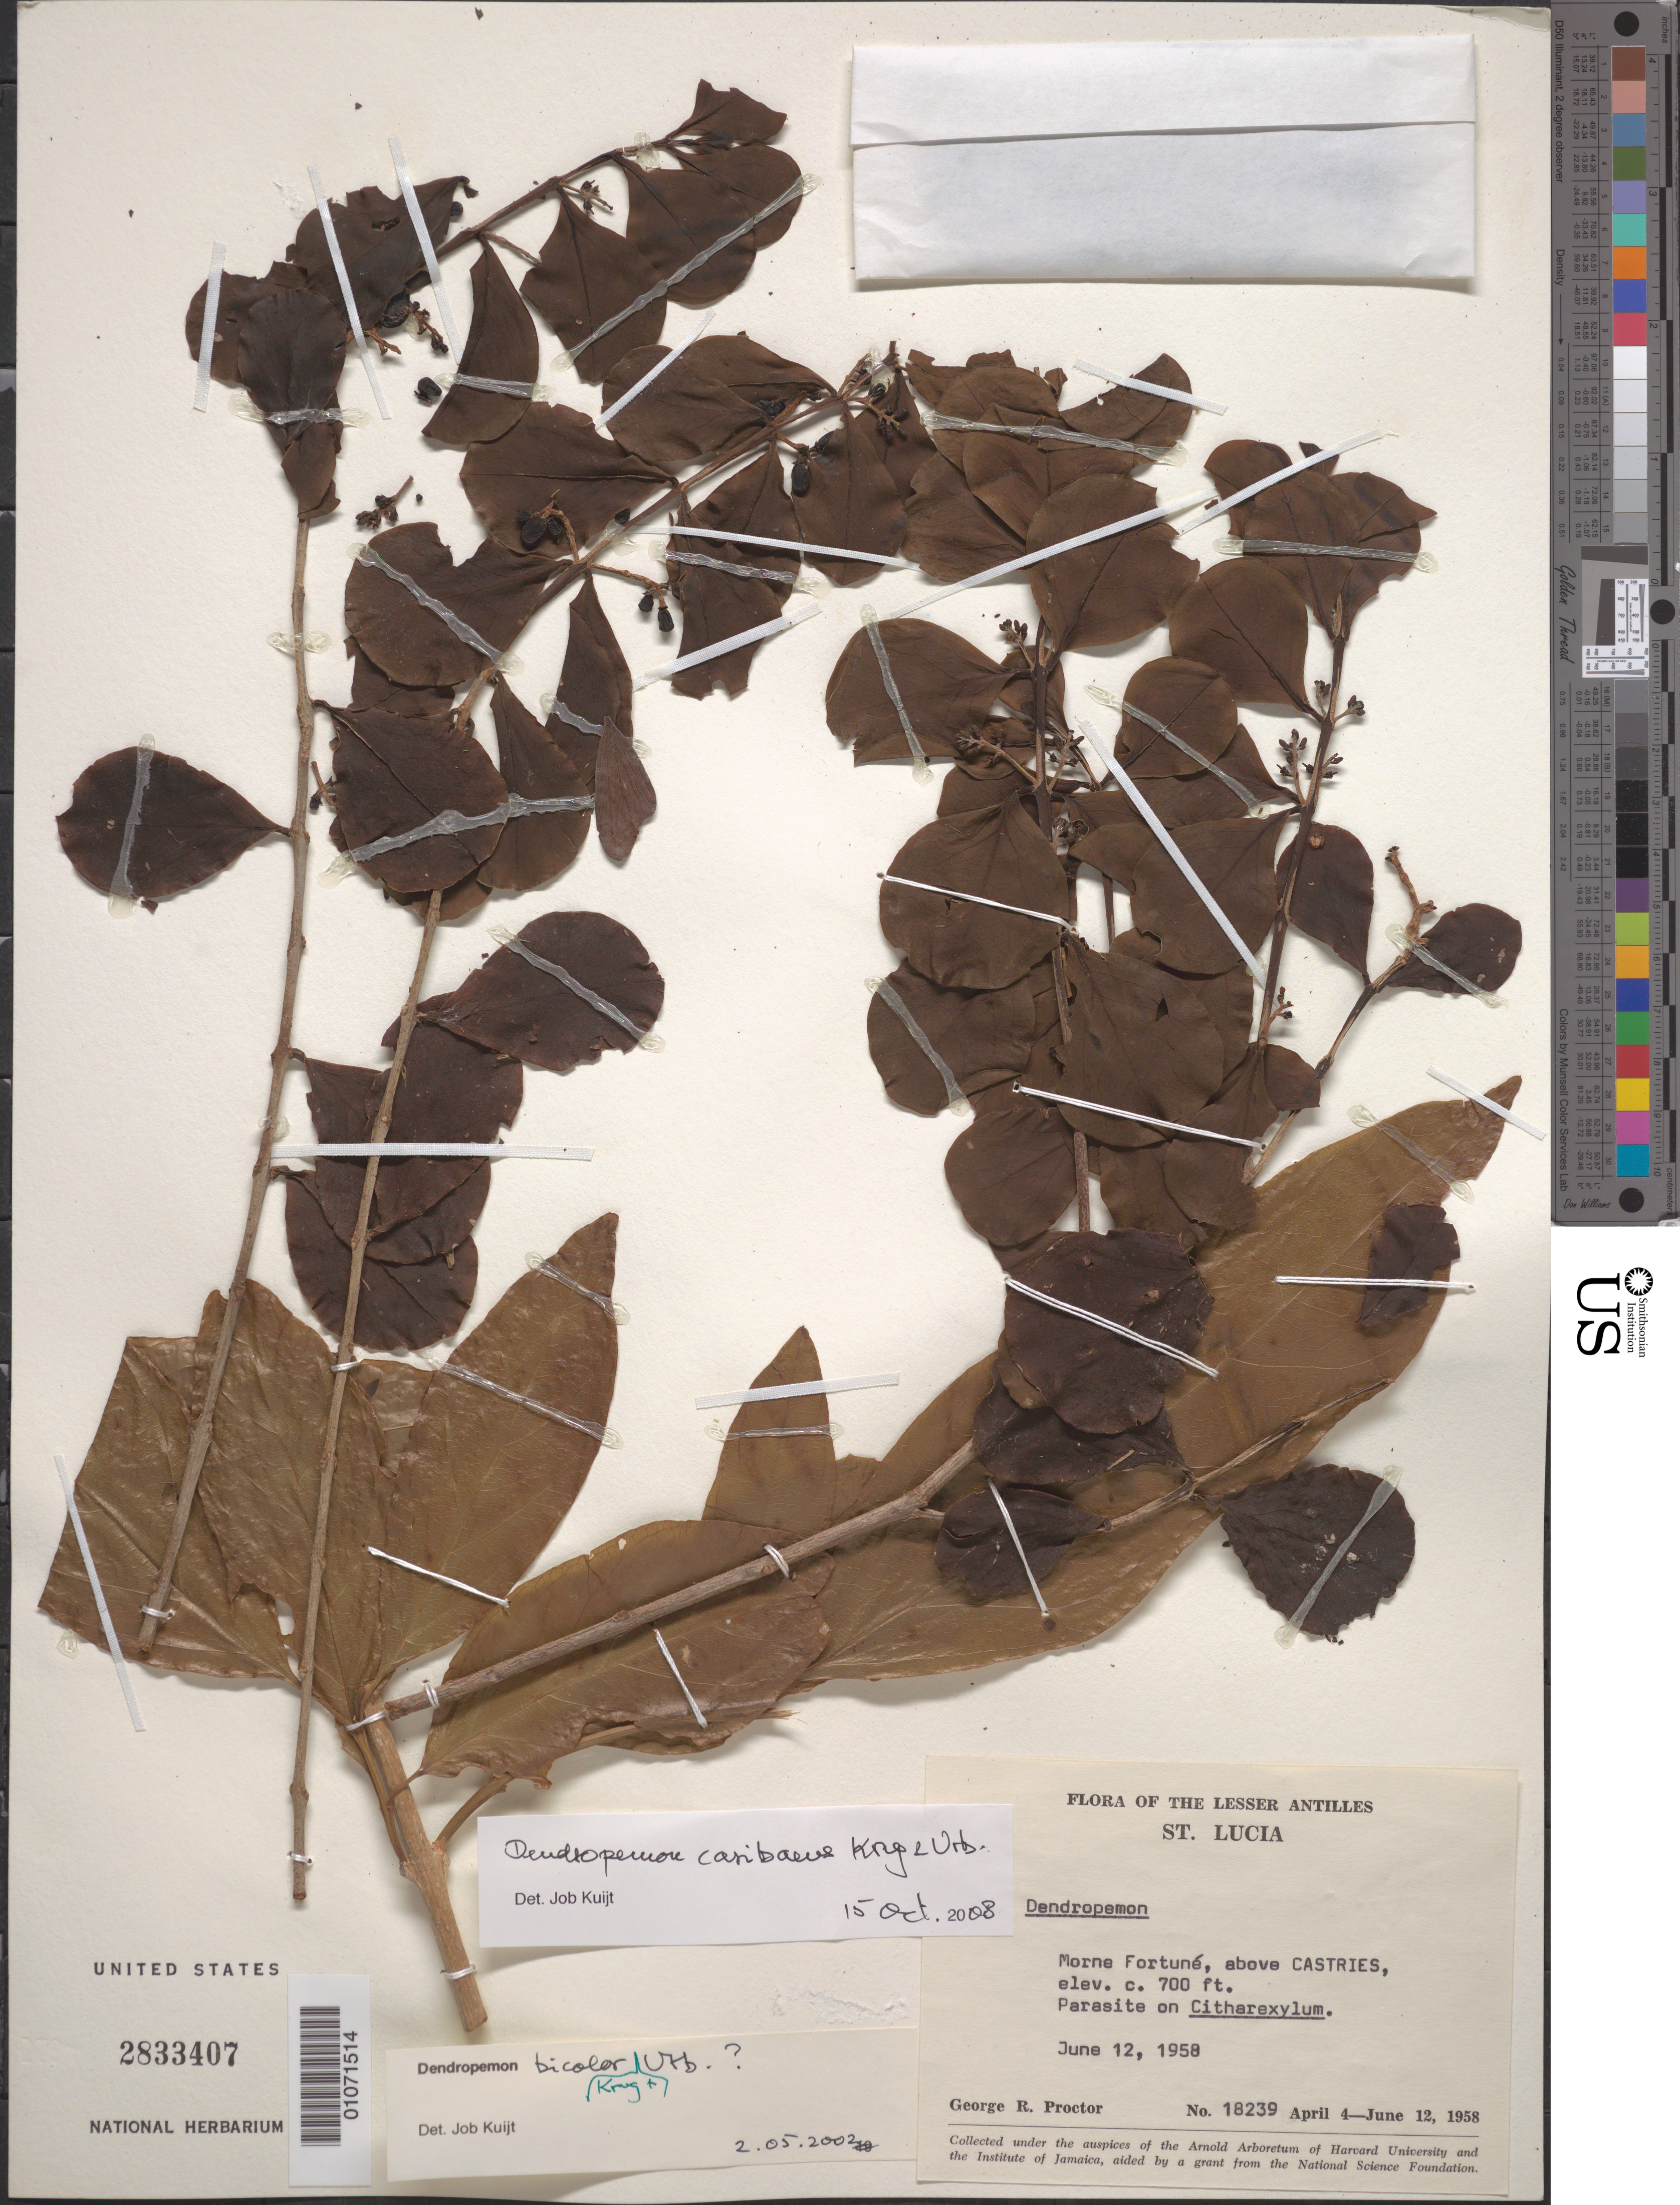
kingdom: Plantae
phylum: Tracheophyta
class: Magnoliopsida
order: Santalales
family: Loranthaceae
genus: Dendropemon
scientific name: Dendropemon caribaeus var. caribaeus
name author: Krug & Urb.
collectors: G. R. Proctor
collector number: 18239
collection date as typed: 04 Apr 1958 to 12 Jun 1958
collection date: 1958-04-04/1958-06-12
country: St. Lucia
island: St. Lucia I.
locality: Morne Fortune, above Castries.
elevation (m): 213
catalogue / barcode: US 2833407